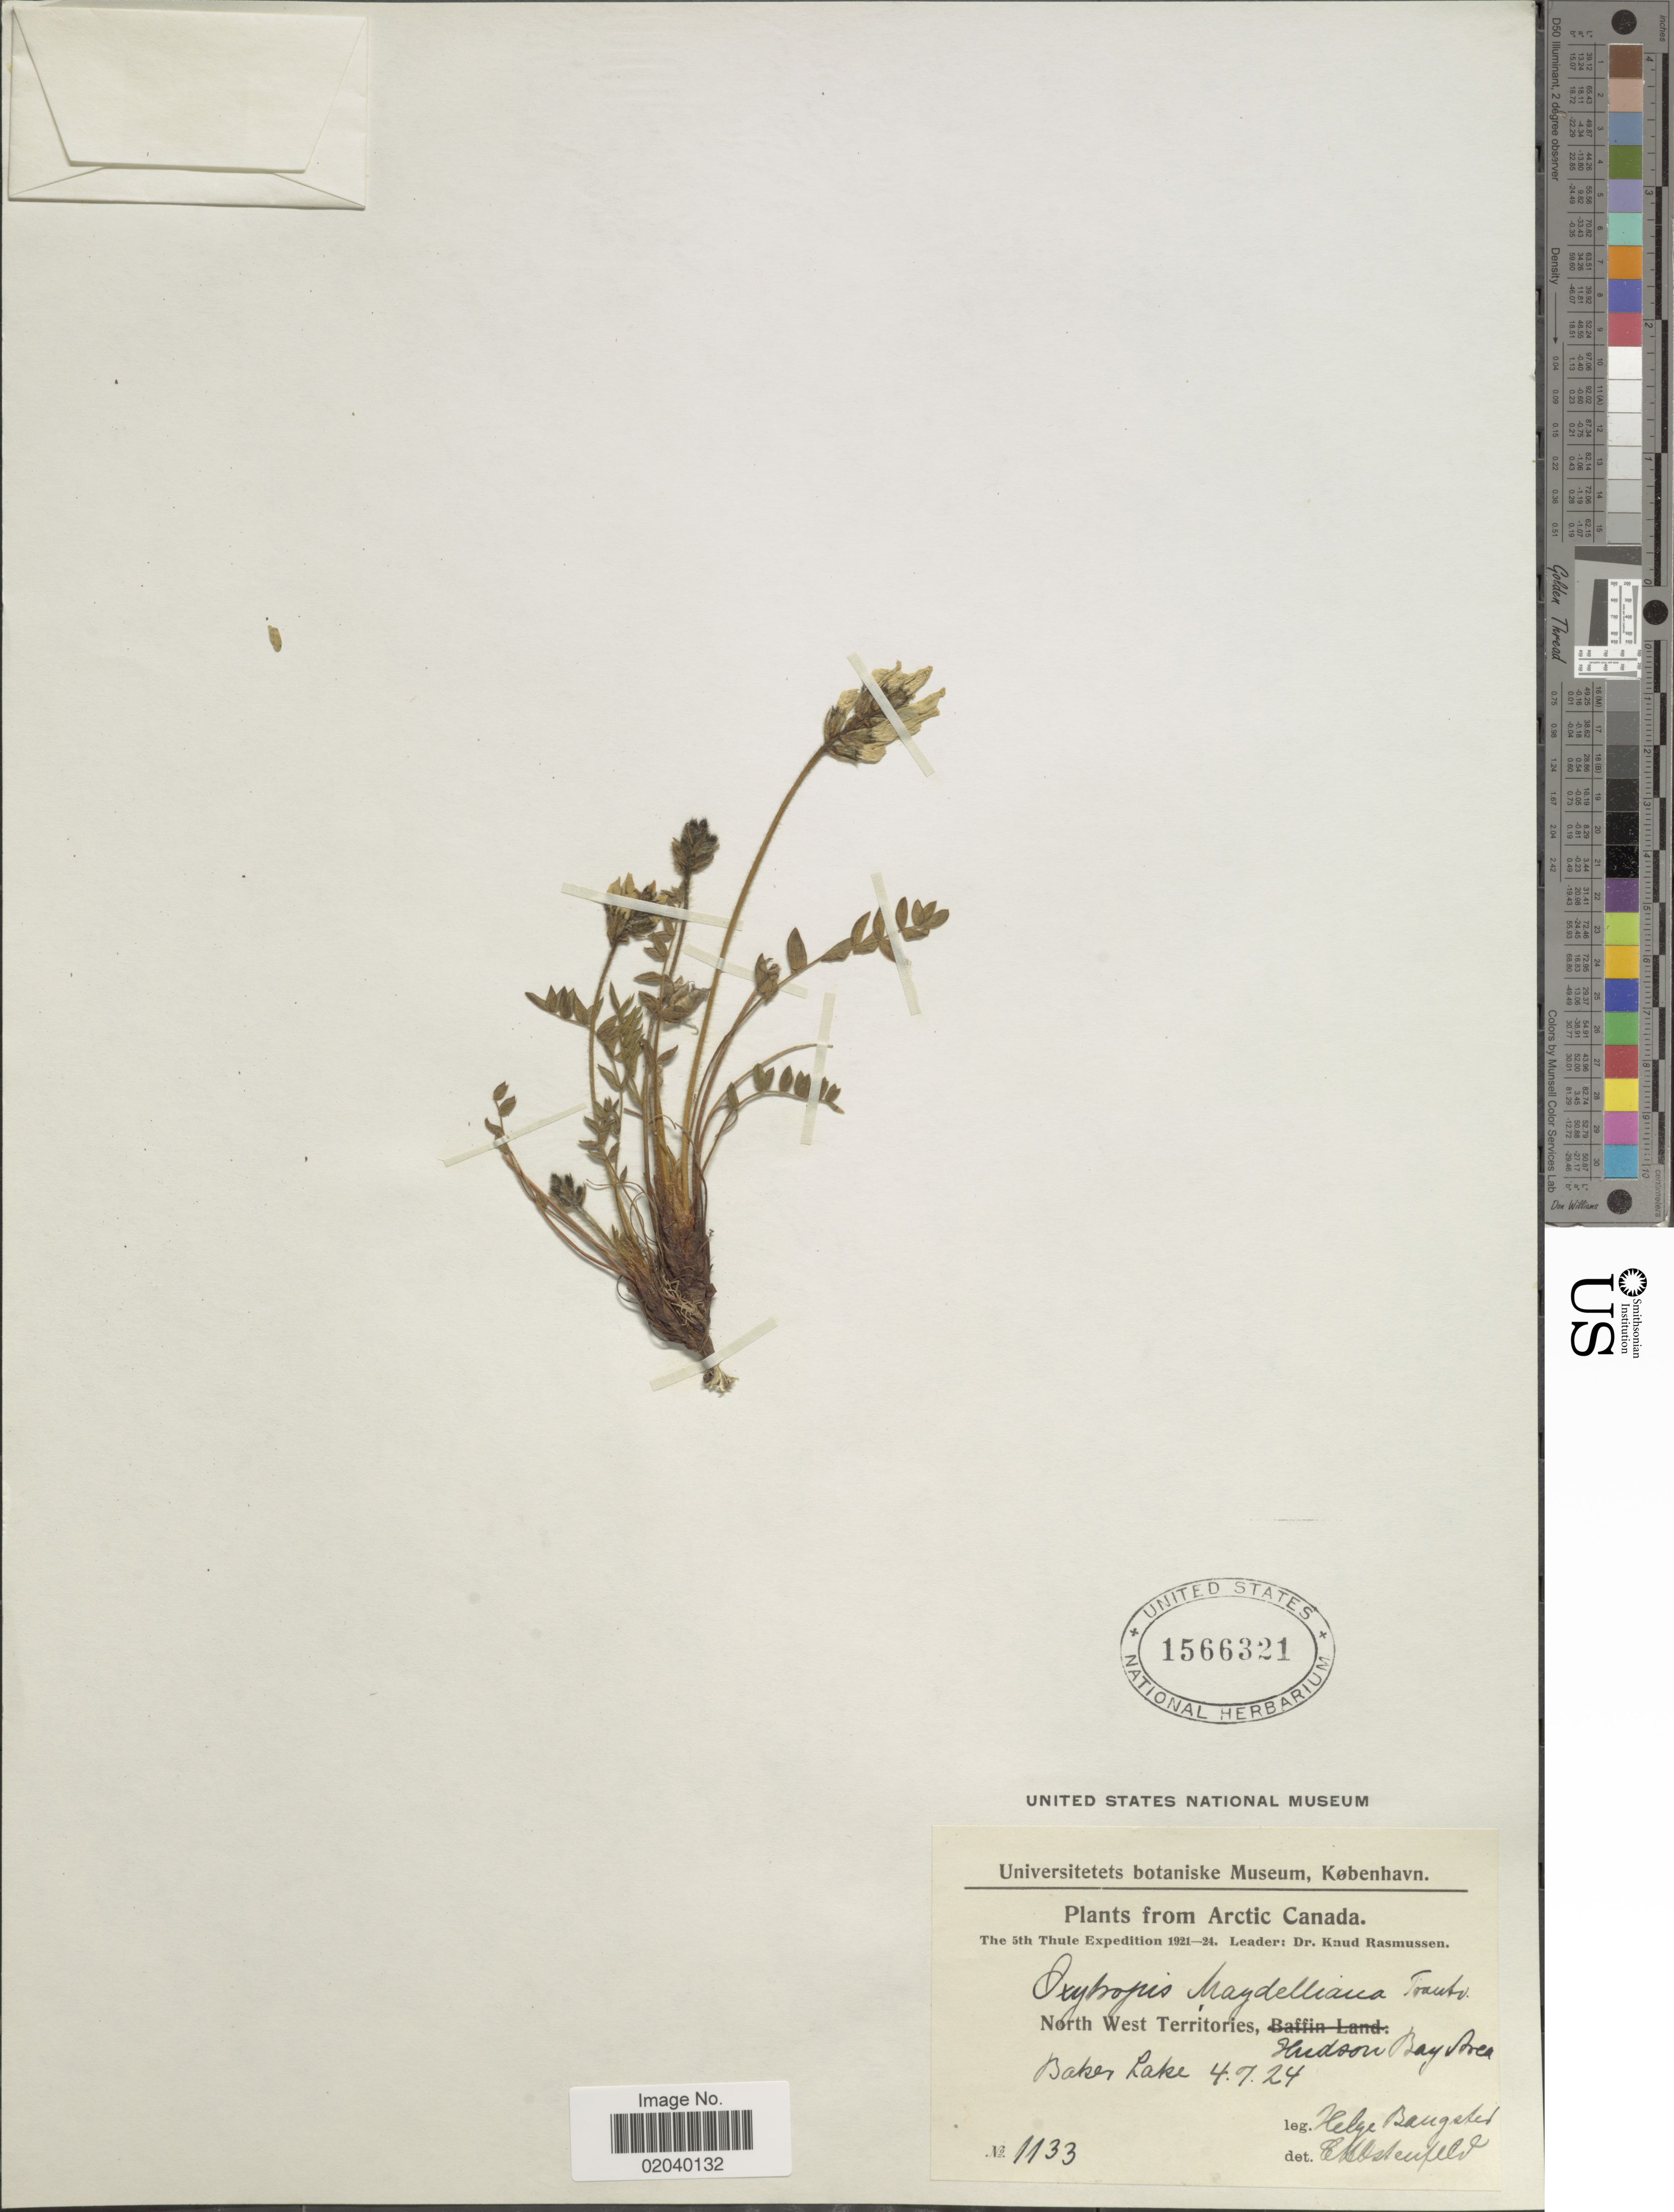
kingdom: Plantae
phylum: Tracheophyta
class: Magnoliopsida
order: Fabales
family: Fabaceae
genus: Oxytropis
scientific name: Oxytropis maydelliana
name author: Trautv.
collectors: H. Bangsted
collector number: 1133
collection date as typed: Transcribed d/m/y: 4/7/24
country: Canada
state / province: Northwest Territories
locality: Arctic Canada, Hudson Bay Aream Baker Lake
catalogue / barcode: US 1566321